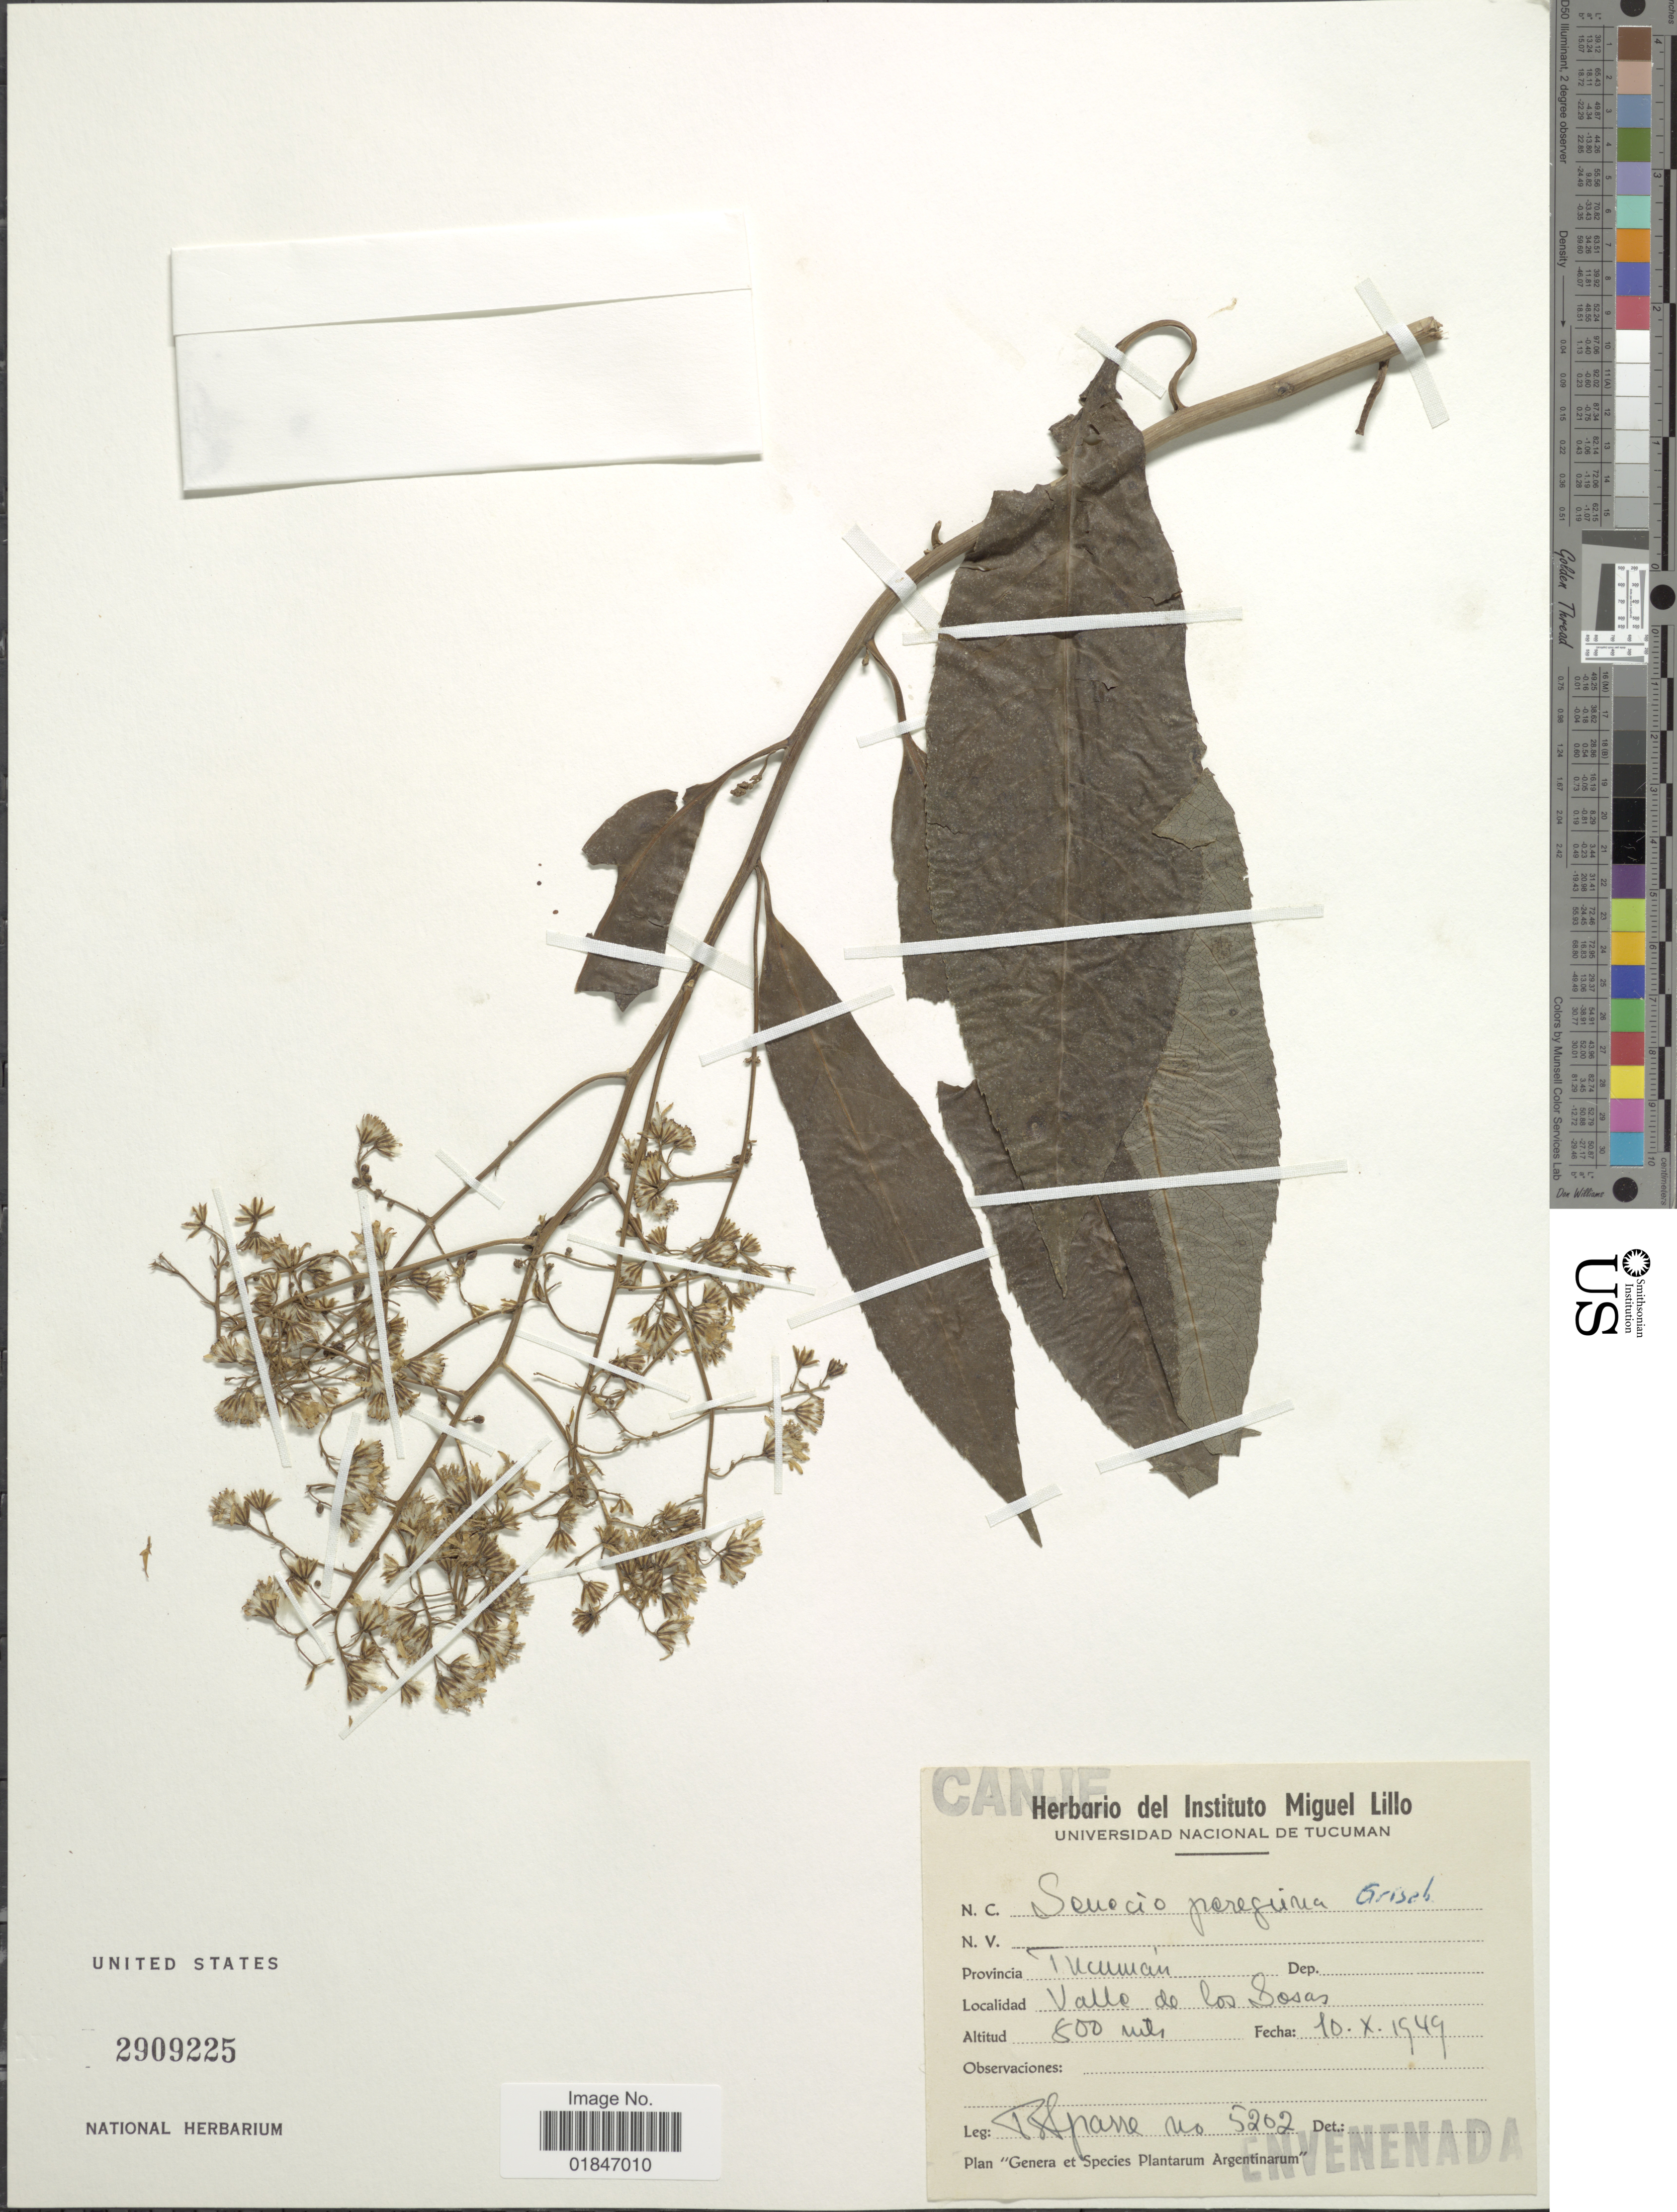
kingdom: Plantae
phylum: Tracheophyta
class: Magnoliopsida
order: Asterales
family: Asteraceae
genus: Dendrophorbium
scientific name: Dendrophorbium peregrinum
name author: (Griseb.) C. Jeffrey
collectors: B. Sparre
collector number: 5202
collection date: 1949-10-10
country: Argentina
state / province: Tucuman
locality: Provincia Tucuman, Valle de los Sosas.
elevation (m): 800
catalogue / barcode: US 2909225